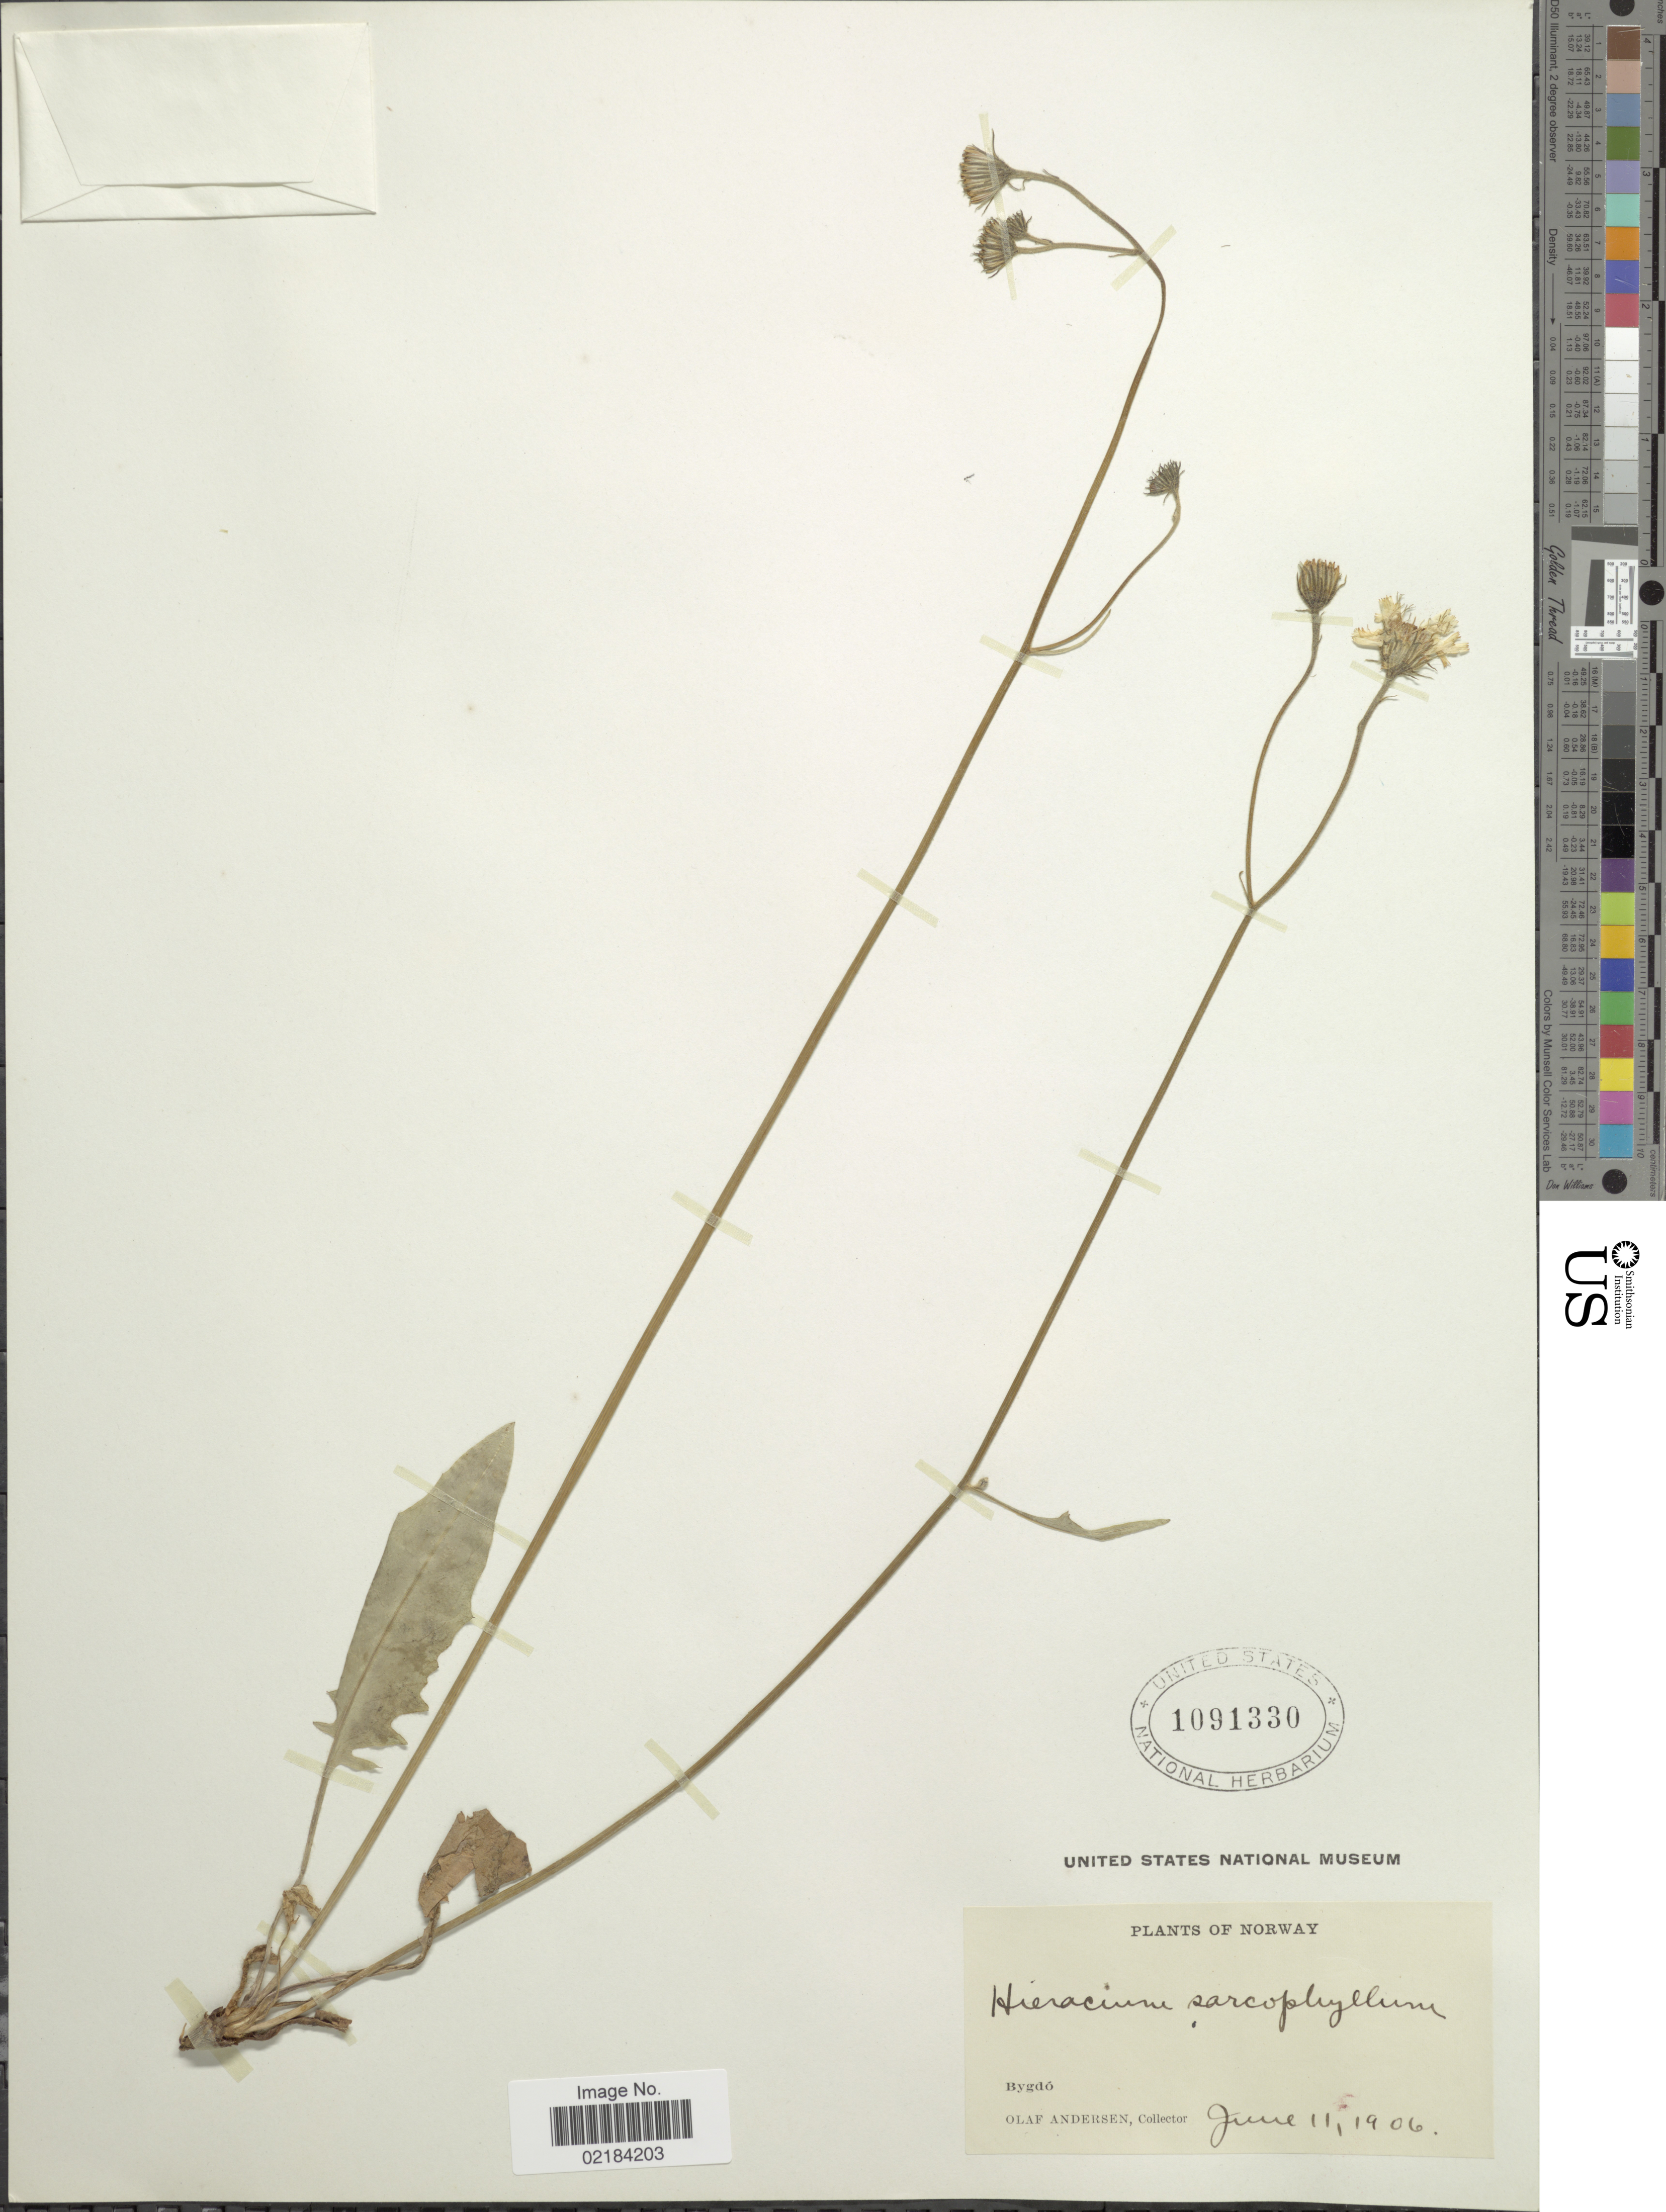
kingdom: Plantae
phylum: Tracheophyta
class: Magnoliopsida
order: Asterales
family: Asteraceae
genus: Hieracium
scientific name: Hieracium sarcophyllum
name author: Stenstr. ex Dahlst.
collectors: O. Andersen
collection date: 1906-06-11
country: Norway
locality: Bygdó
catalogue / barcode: US 1091330